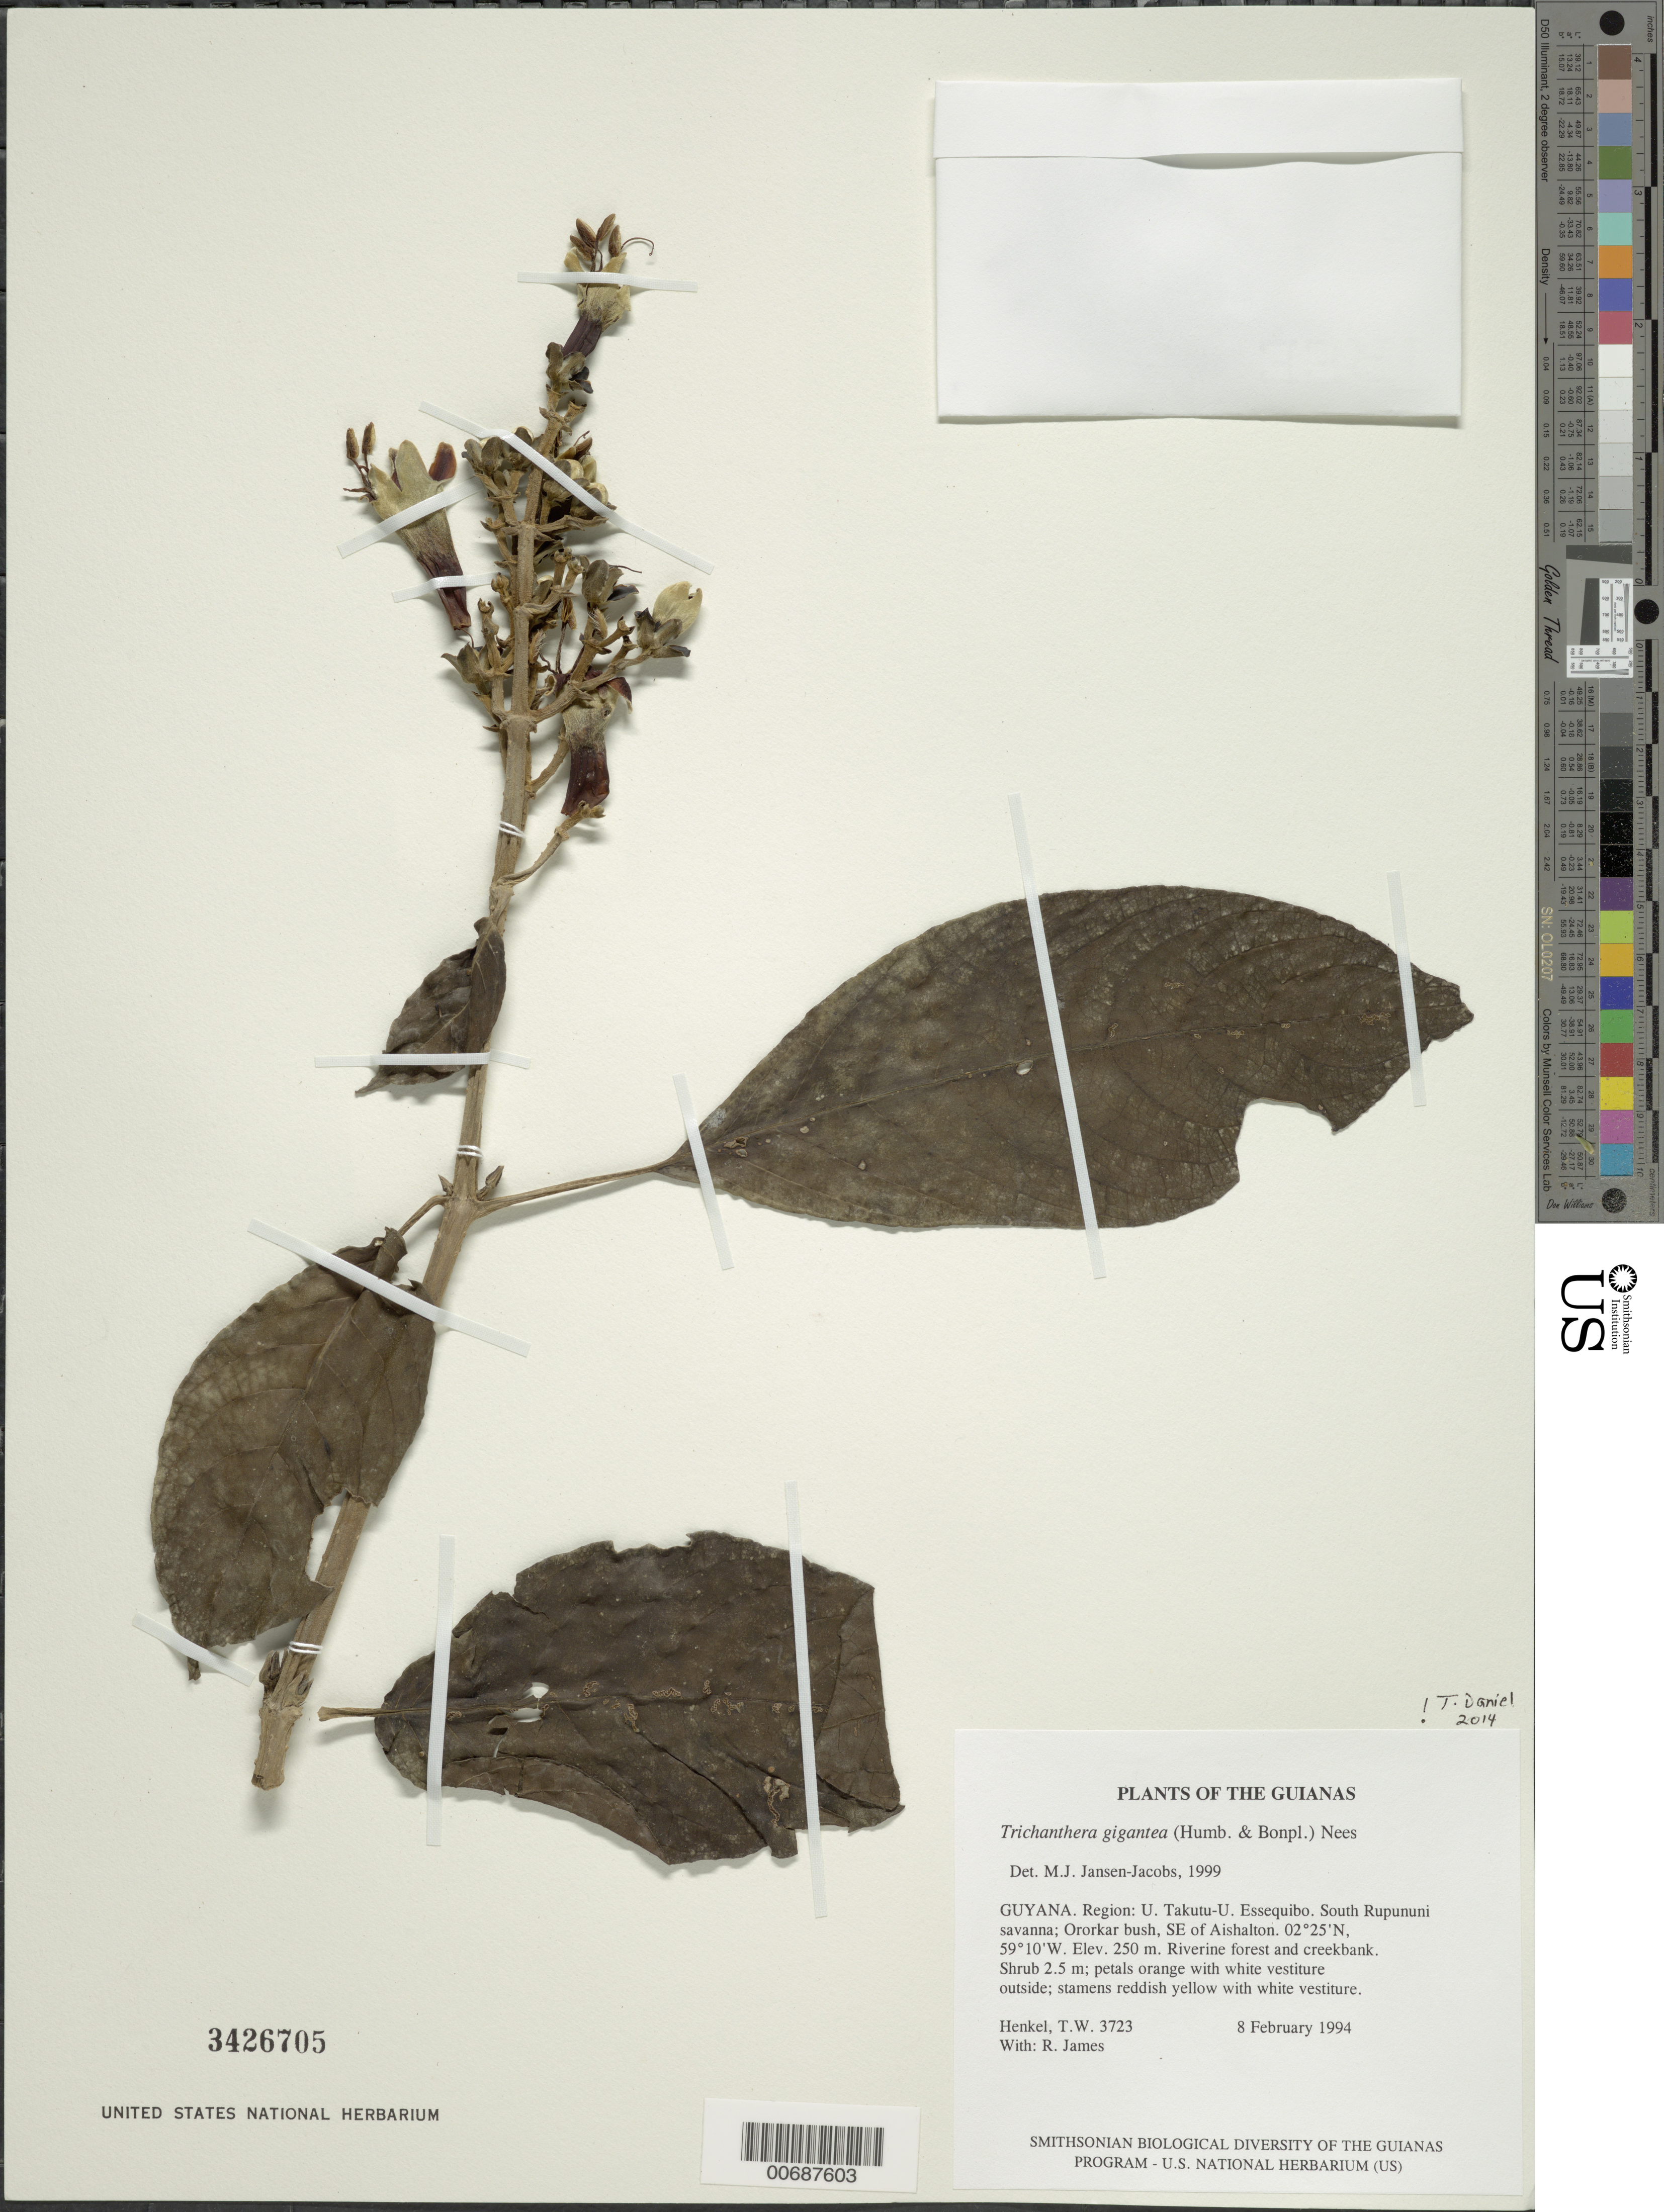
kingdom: Plantae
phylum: Tracheophyta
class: Magnoliopsida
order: Lamiales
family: Acanthaceae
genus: Trichanthera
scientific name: Trichanthera gigantea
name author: (Bonpl.) Nees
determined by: Jansen-Jacobs, M. J., (U), Nationaal Herbarium Nederland, Utrecht University branch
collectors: T. Henkel & R. James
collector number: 3723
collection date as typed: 8 February 1994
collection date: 1994-02-08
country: Guyana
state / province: U. Takutu-U. Essequibo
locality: South Rupununi savanna; Ororkar bush, SE of Aishalton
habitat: Riverine forest and creekbank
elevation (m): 250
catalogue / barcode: US 3426705